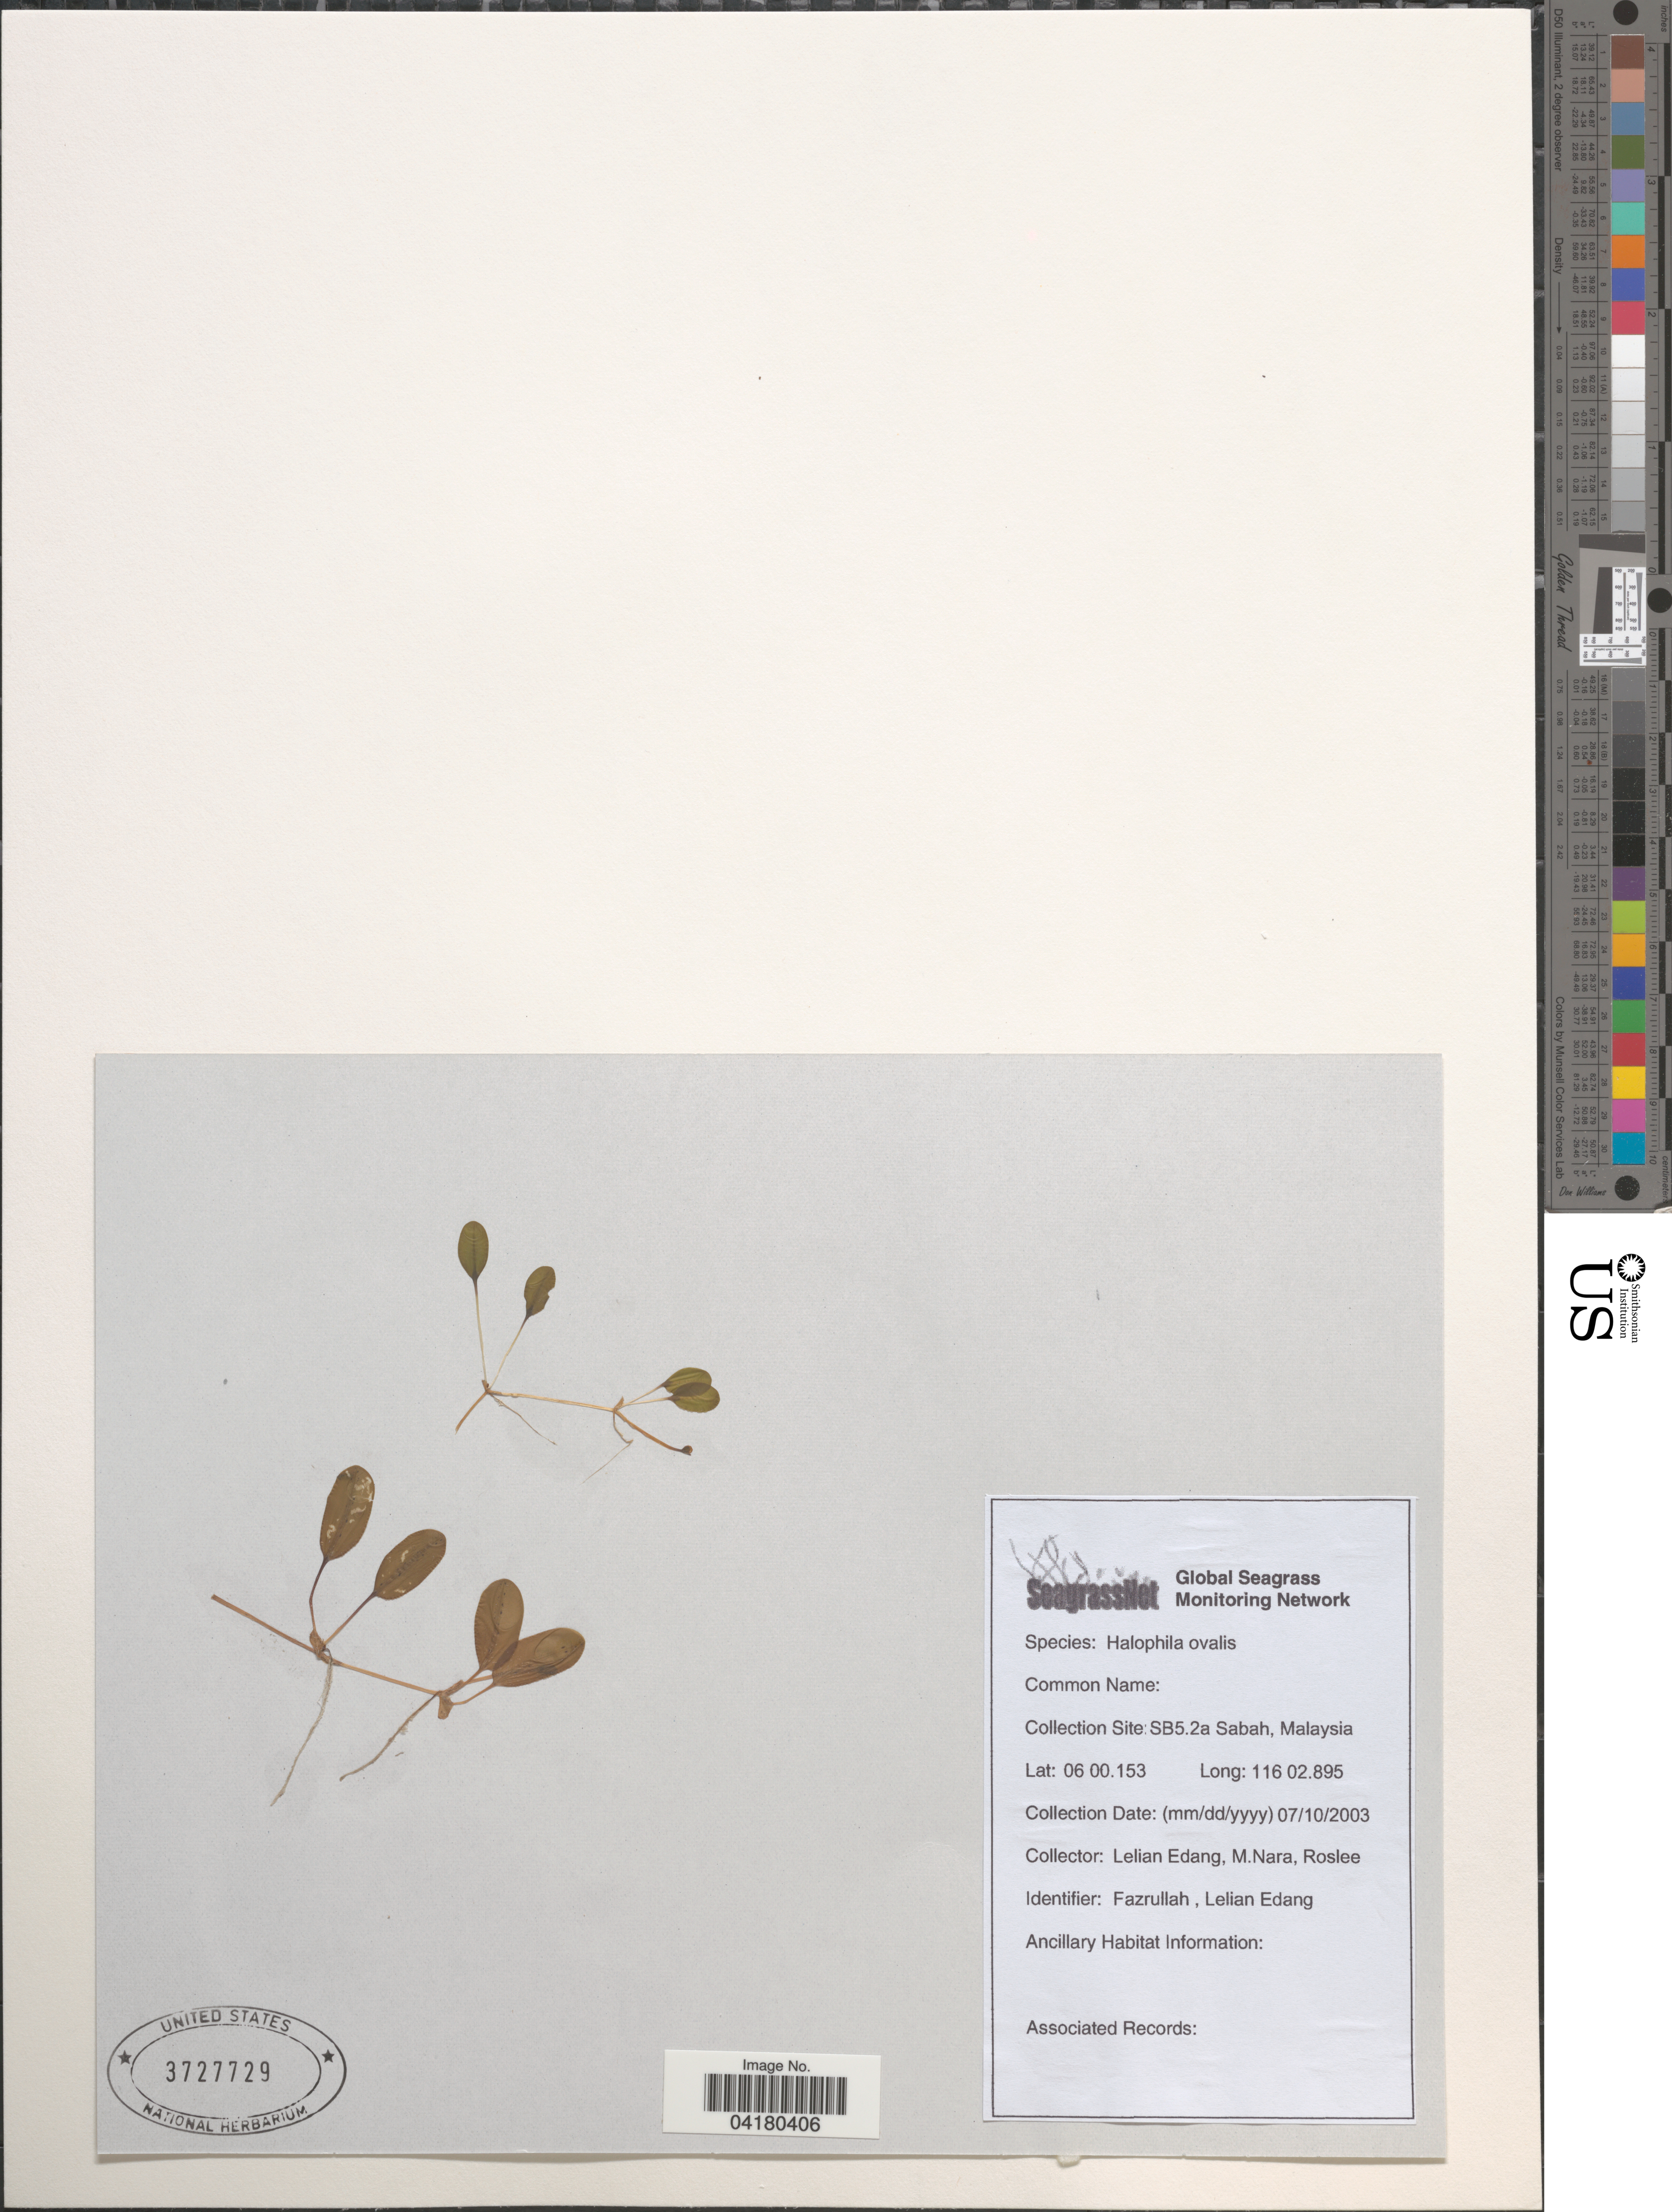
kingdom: Plantae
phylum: Tracheophyta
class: Liliopsida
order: Alismatales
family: Hydrocharitaceae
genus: Halophila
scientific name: Halophila ovalis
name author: (R. Br.) Hook. f.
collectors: L. Edang, M. Nara & Roslee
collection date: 2003-10-07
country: Malaysia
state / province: Sabah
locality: Collection Site: SB5.2a.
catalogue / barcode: US 3727729